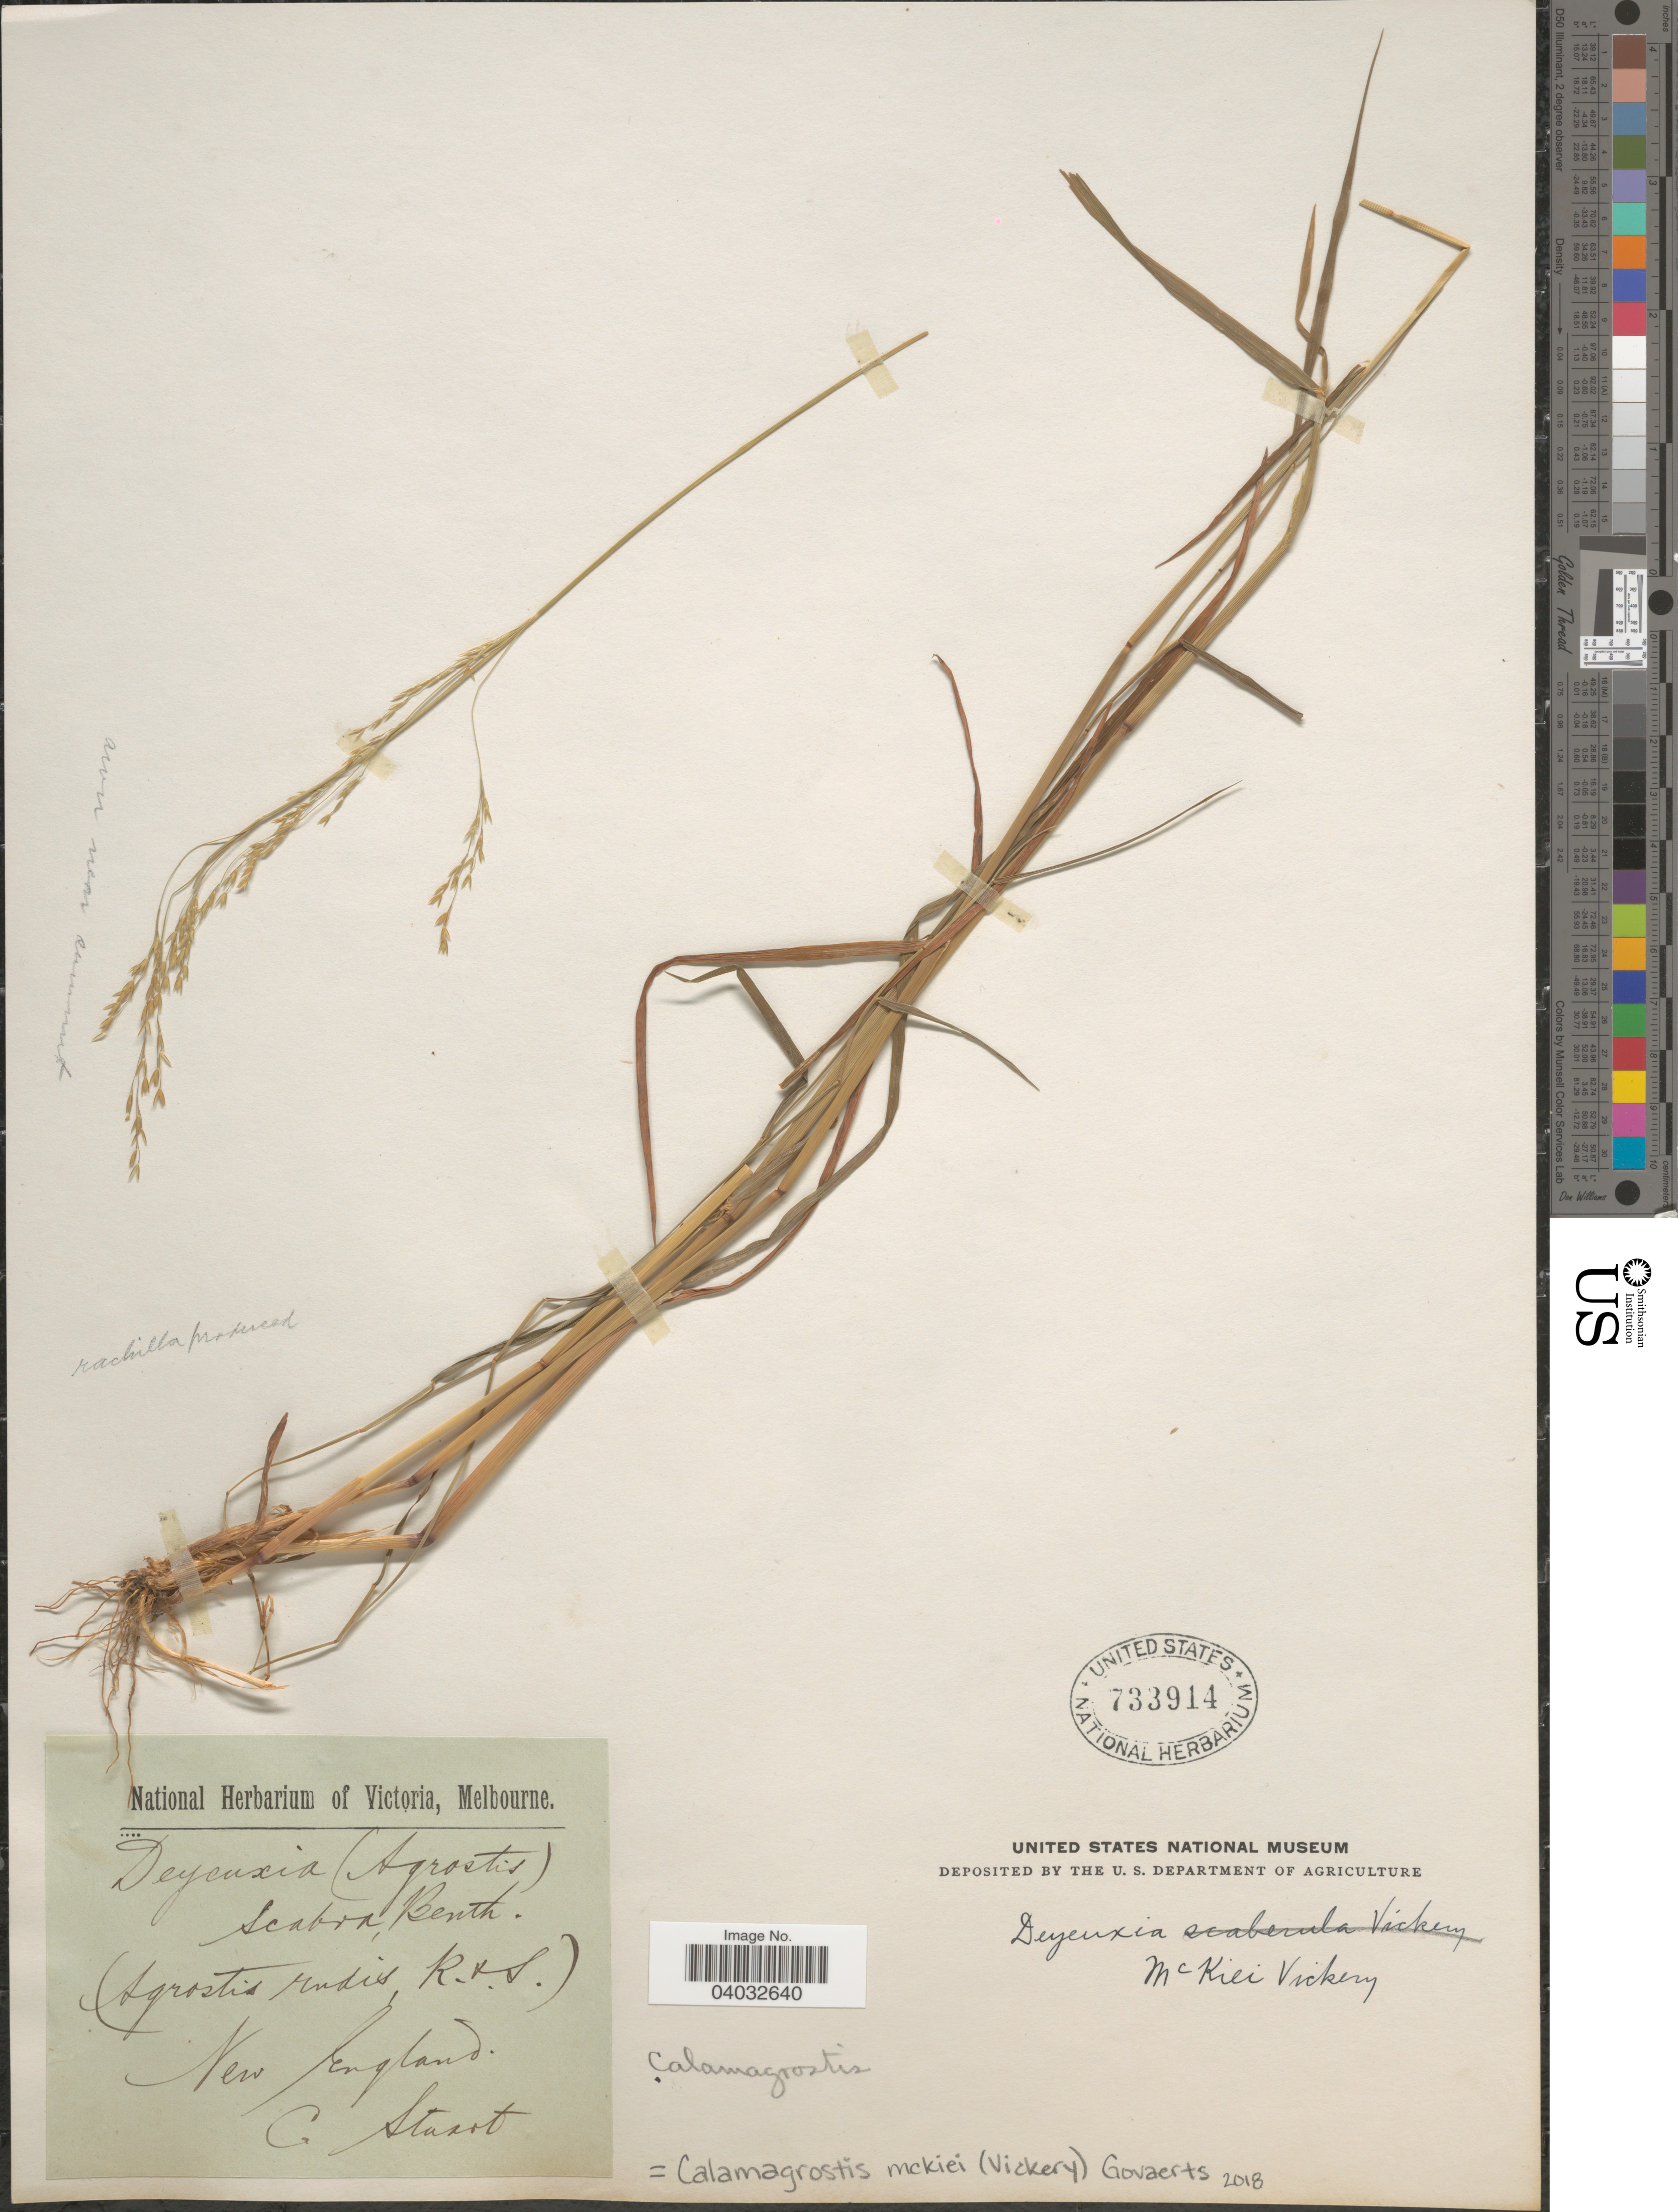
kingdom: Plantae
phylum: Tracheophyta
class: Liliopsida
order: Poales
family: Poaceae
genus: Calamagrostis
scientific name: Calamagrostis mckiei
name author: (Vickery) Govaerts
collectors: C. Stuart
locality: New England.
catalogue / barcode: US 733914